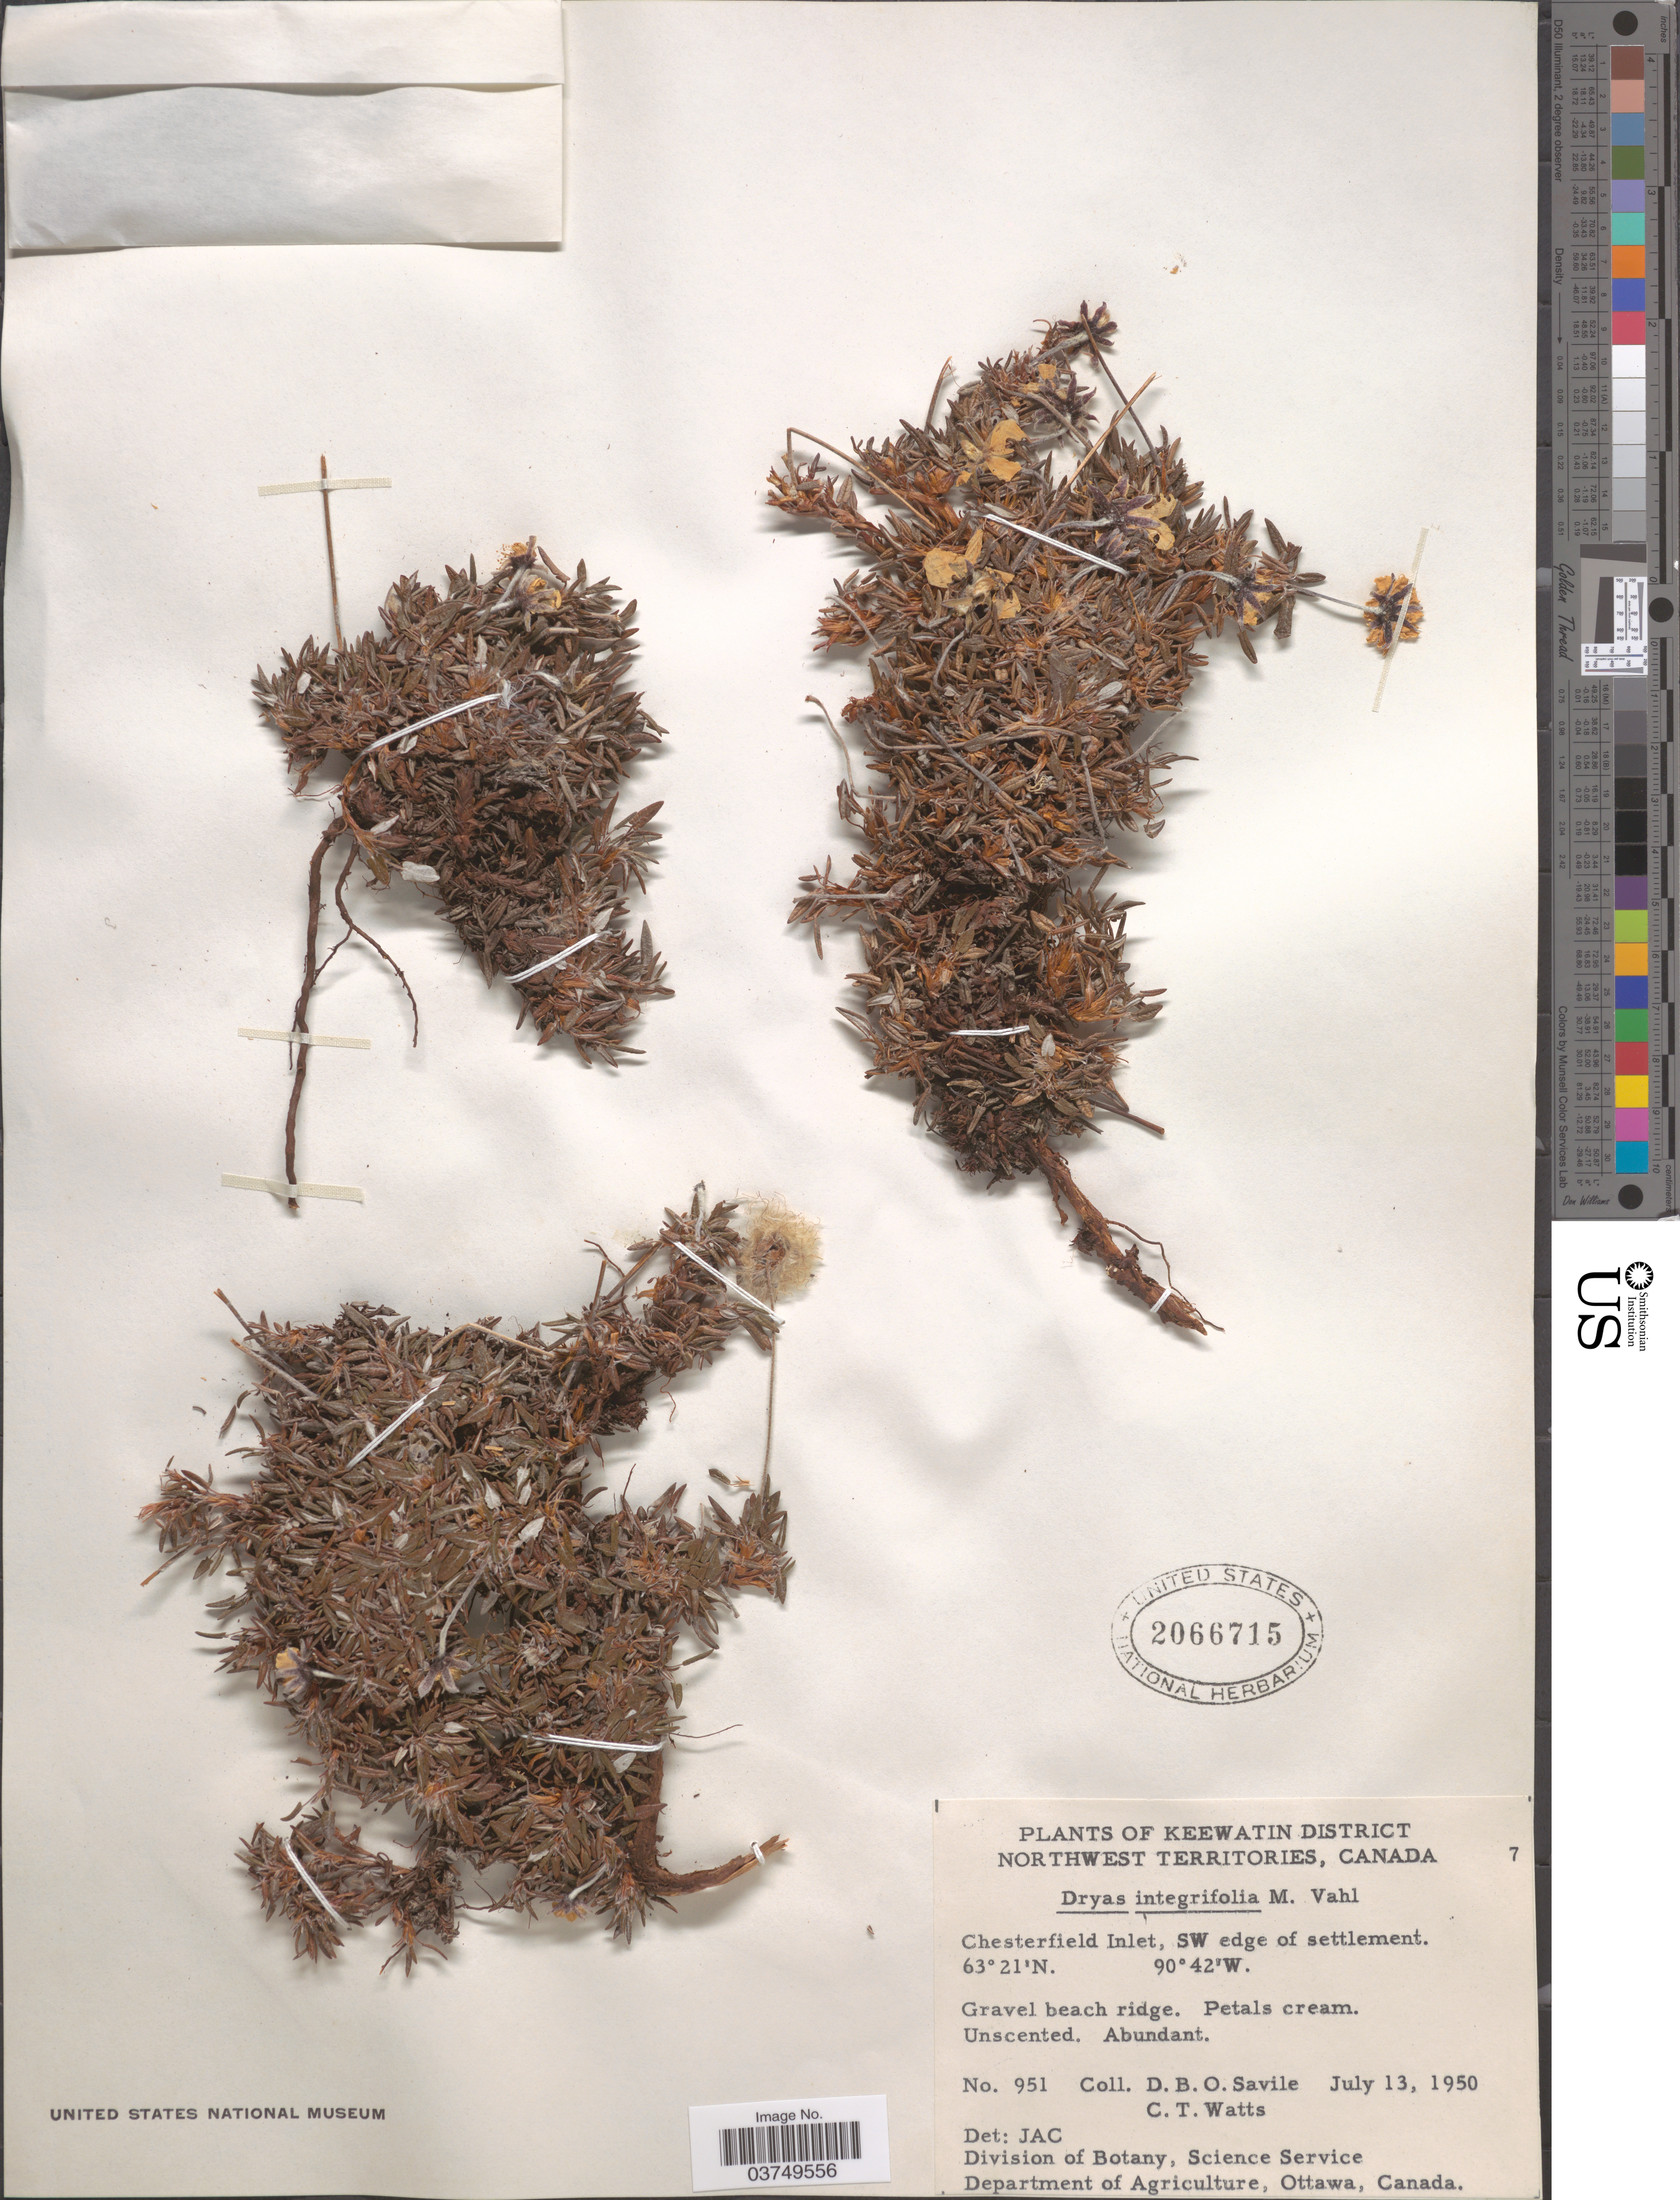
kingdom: Plantae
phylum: Tracheophyta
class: Magnoliopsida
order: Rosales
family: Rosaceae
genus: Dryas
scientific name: Dryas integrifolia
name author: Vahl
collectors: D. Savile & C. Watts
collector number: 951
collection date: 1950-07-13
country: Canada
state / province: Northwest Territories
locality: Keewatin District. Chesterfield Inlet, SW edge of settlement. Gravel beach ridge.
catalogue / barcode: US 2066715